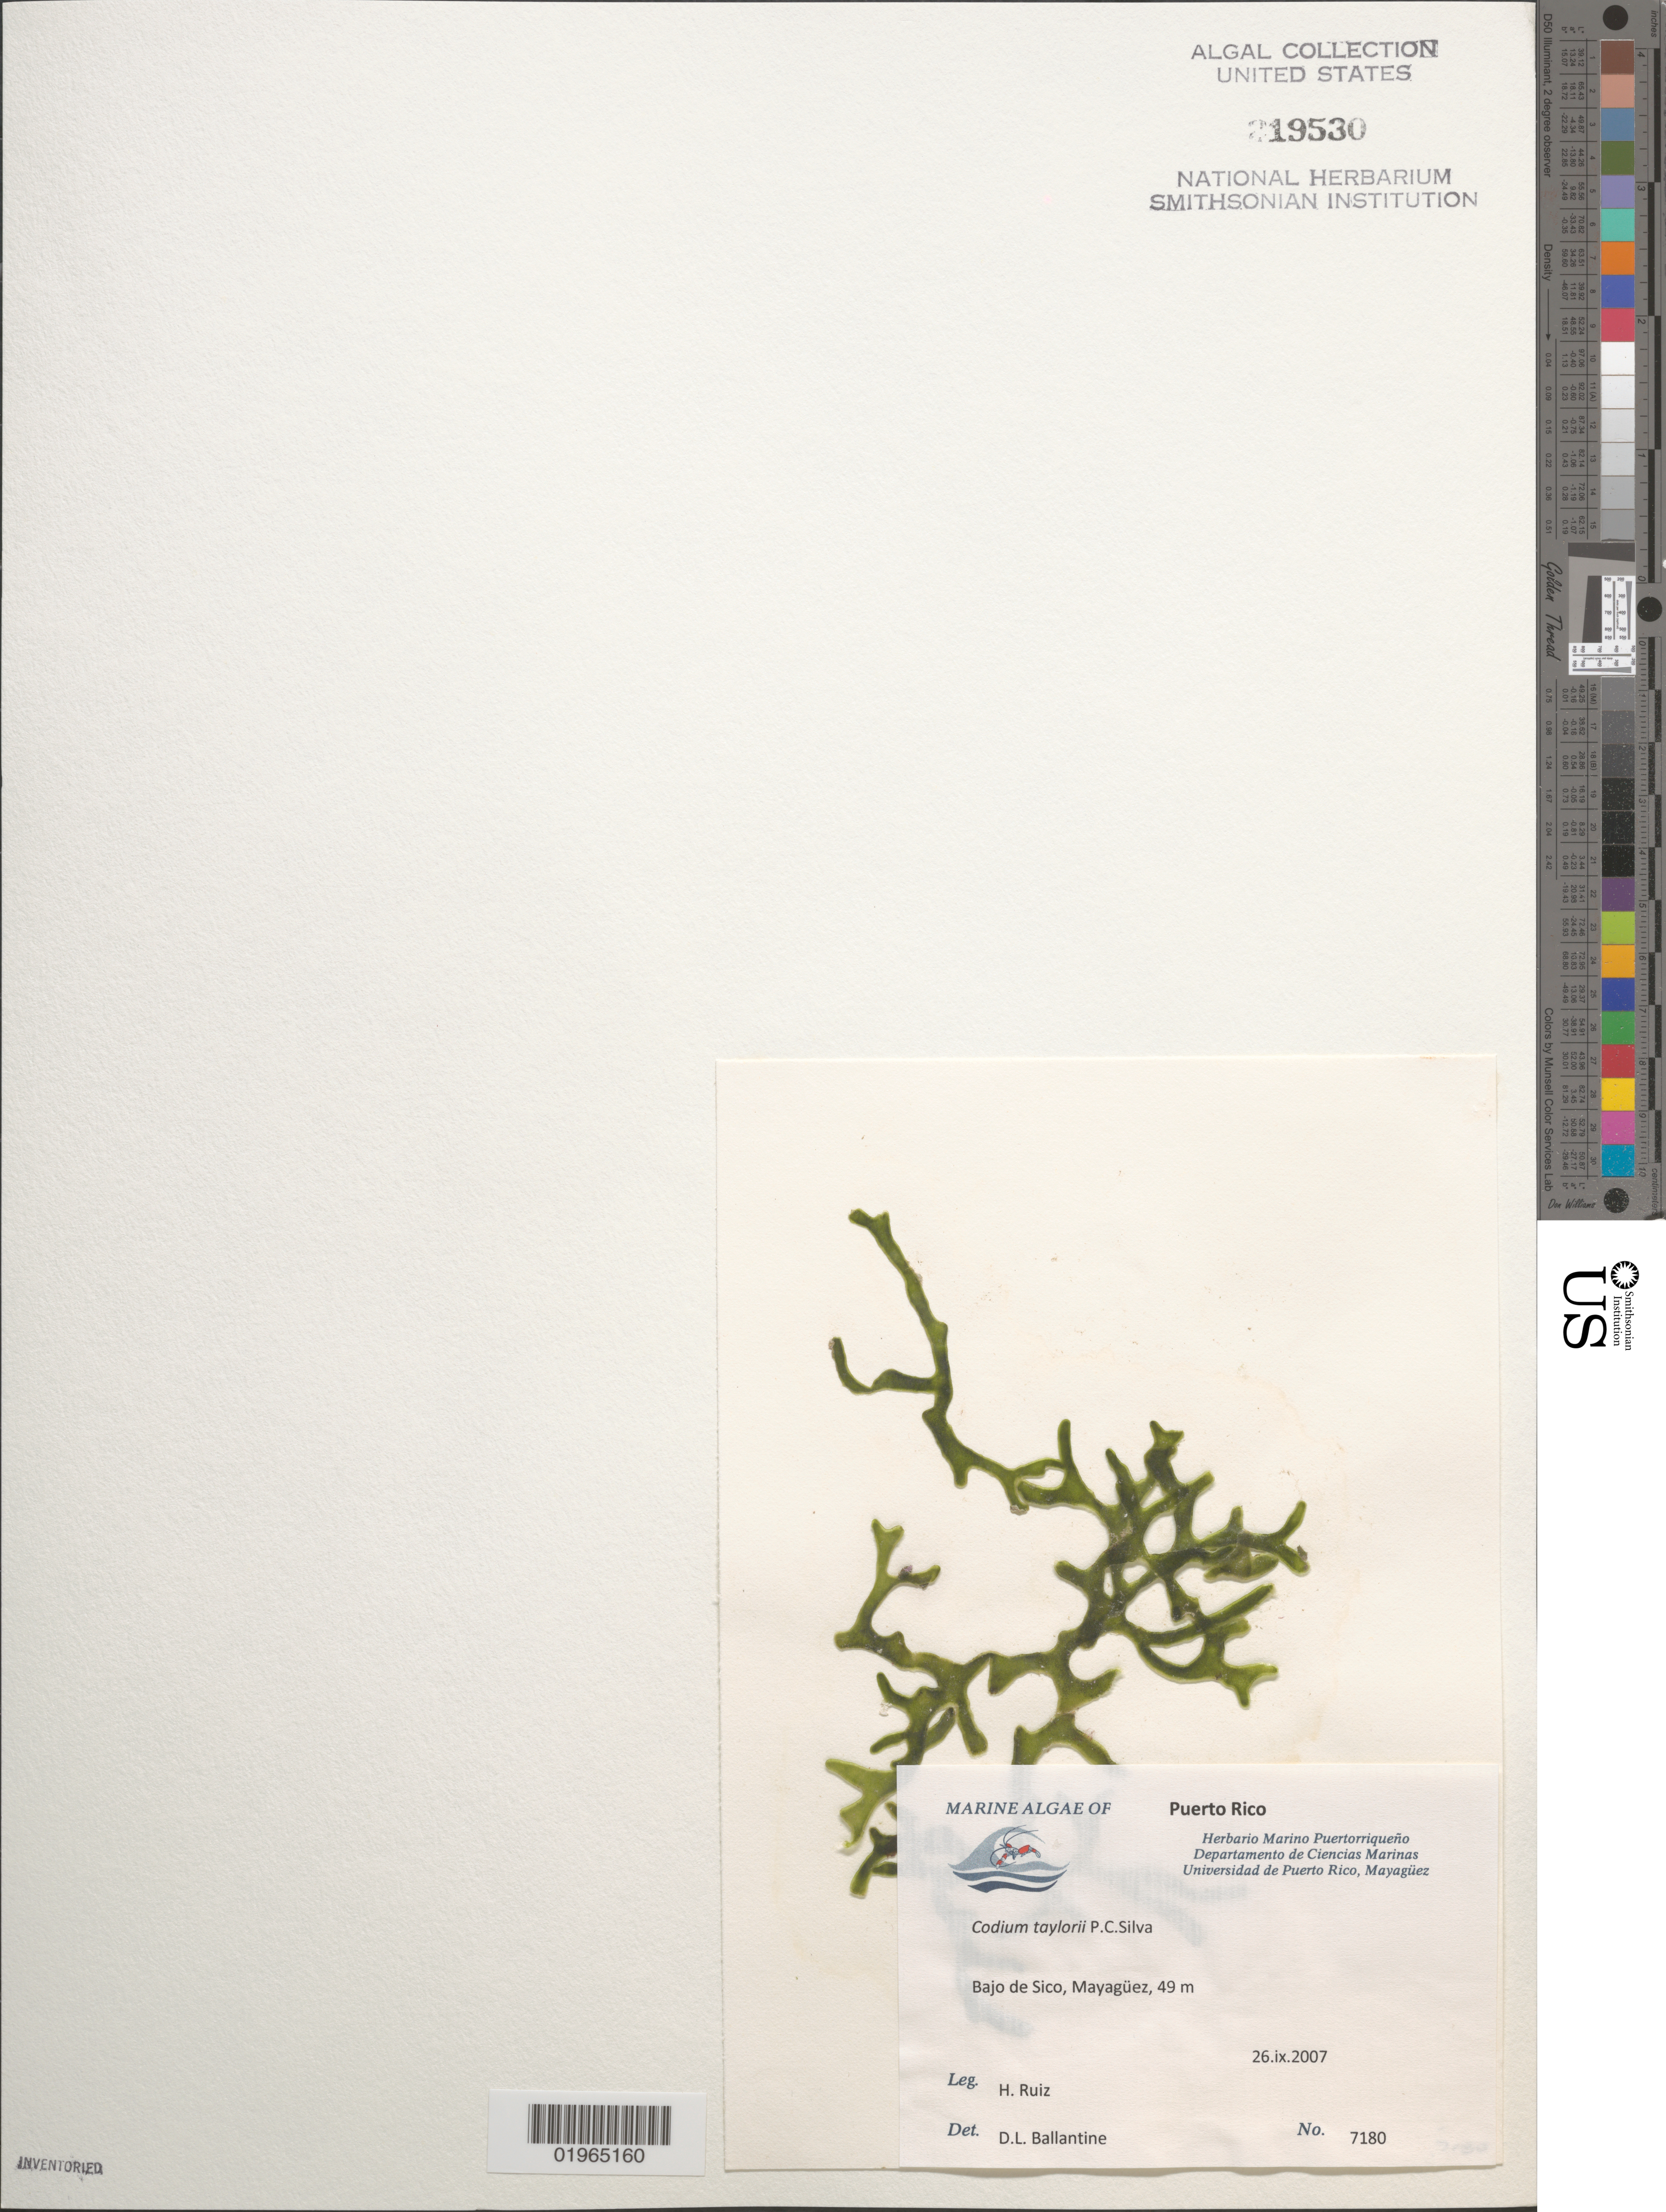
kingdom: Plantae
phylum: Chlorophyta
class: Ulvophyceae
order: Bryopsidales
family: Codiaceae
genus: Codium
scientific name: Codium taylorii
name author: P.C. Silva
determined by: Ballantine, D. L.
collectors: H. Ruiz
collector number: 7180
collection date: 2007-09-26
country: Puerto Rico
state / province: Mayagüez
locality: Bajo de Sico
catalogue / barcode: US 219530